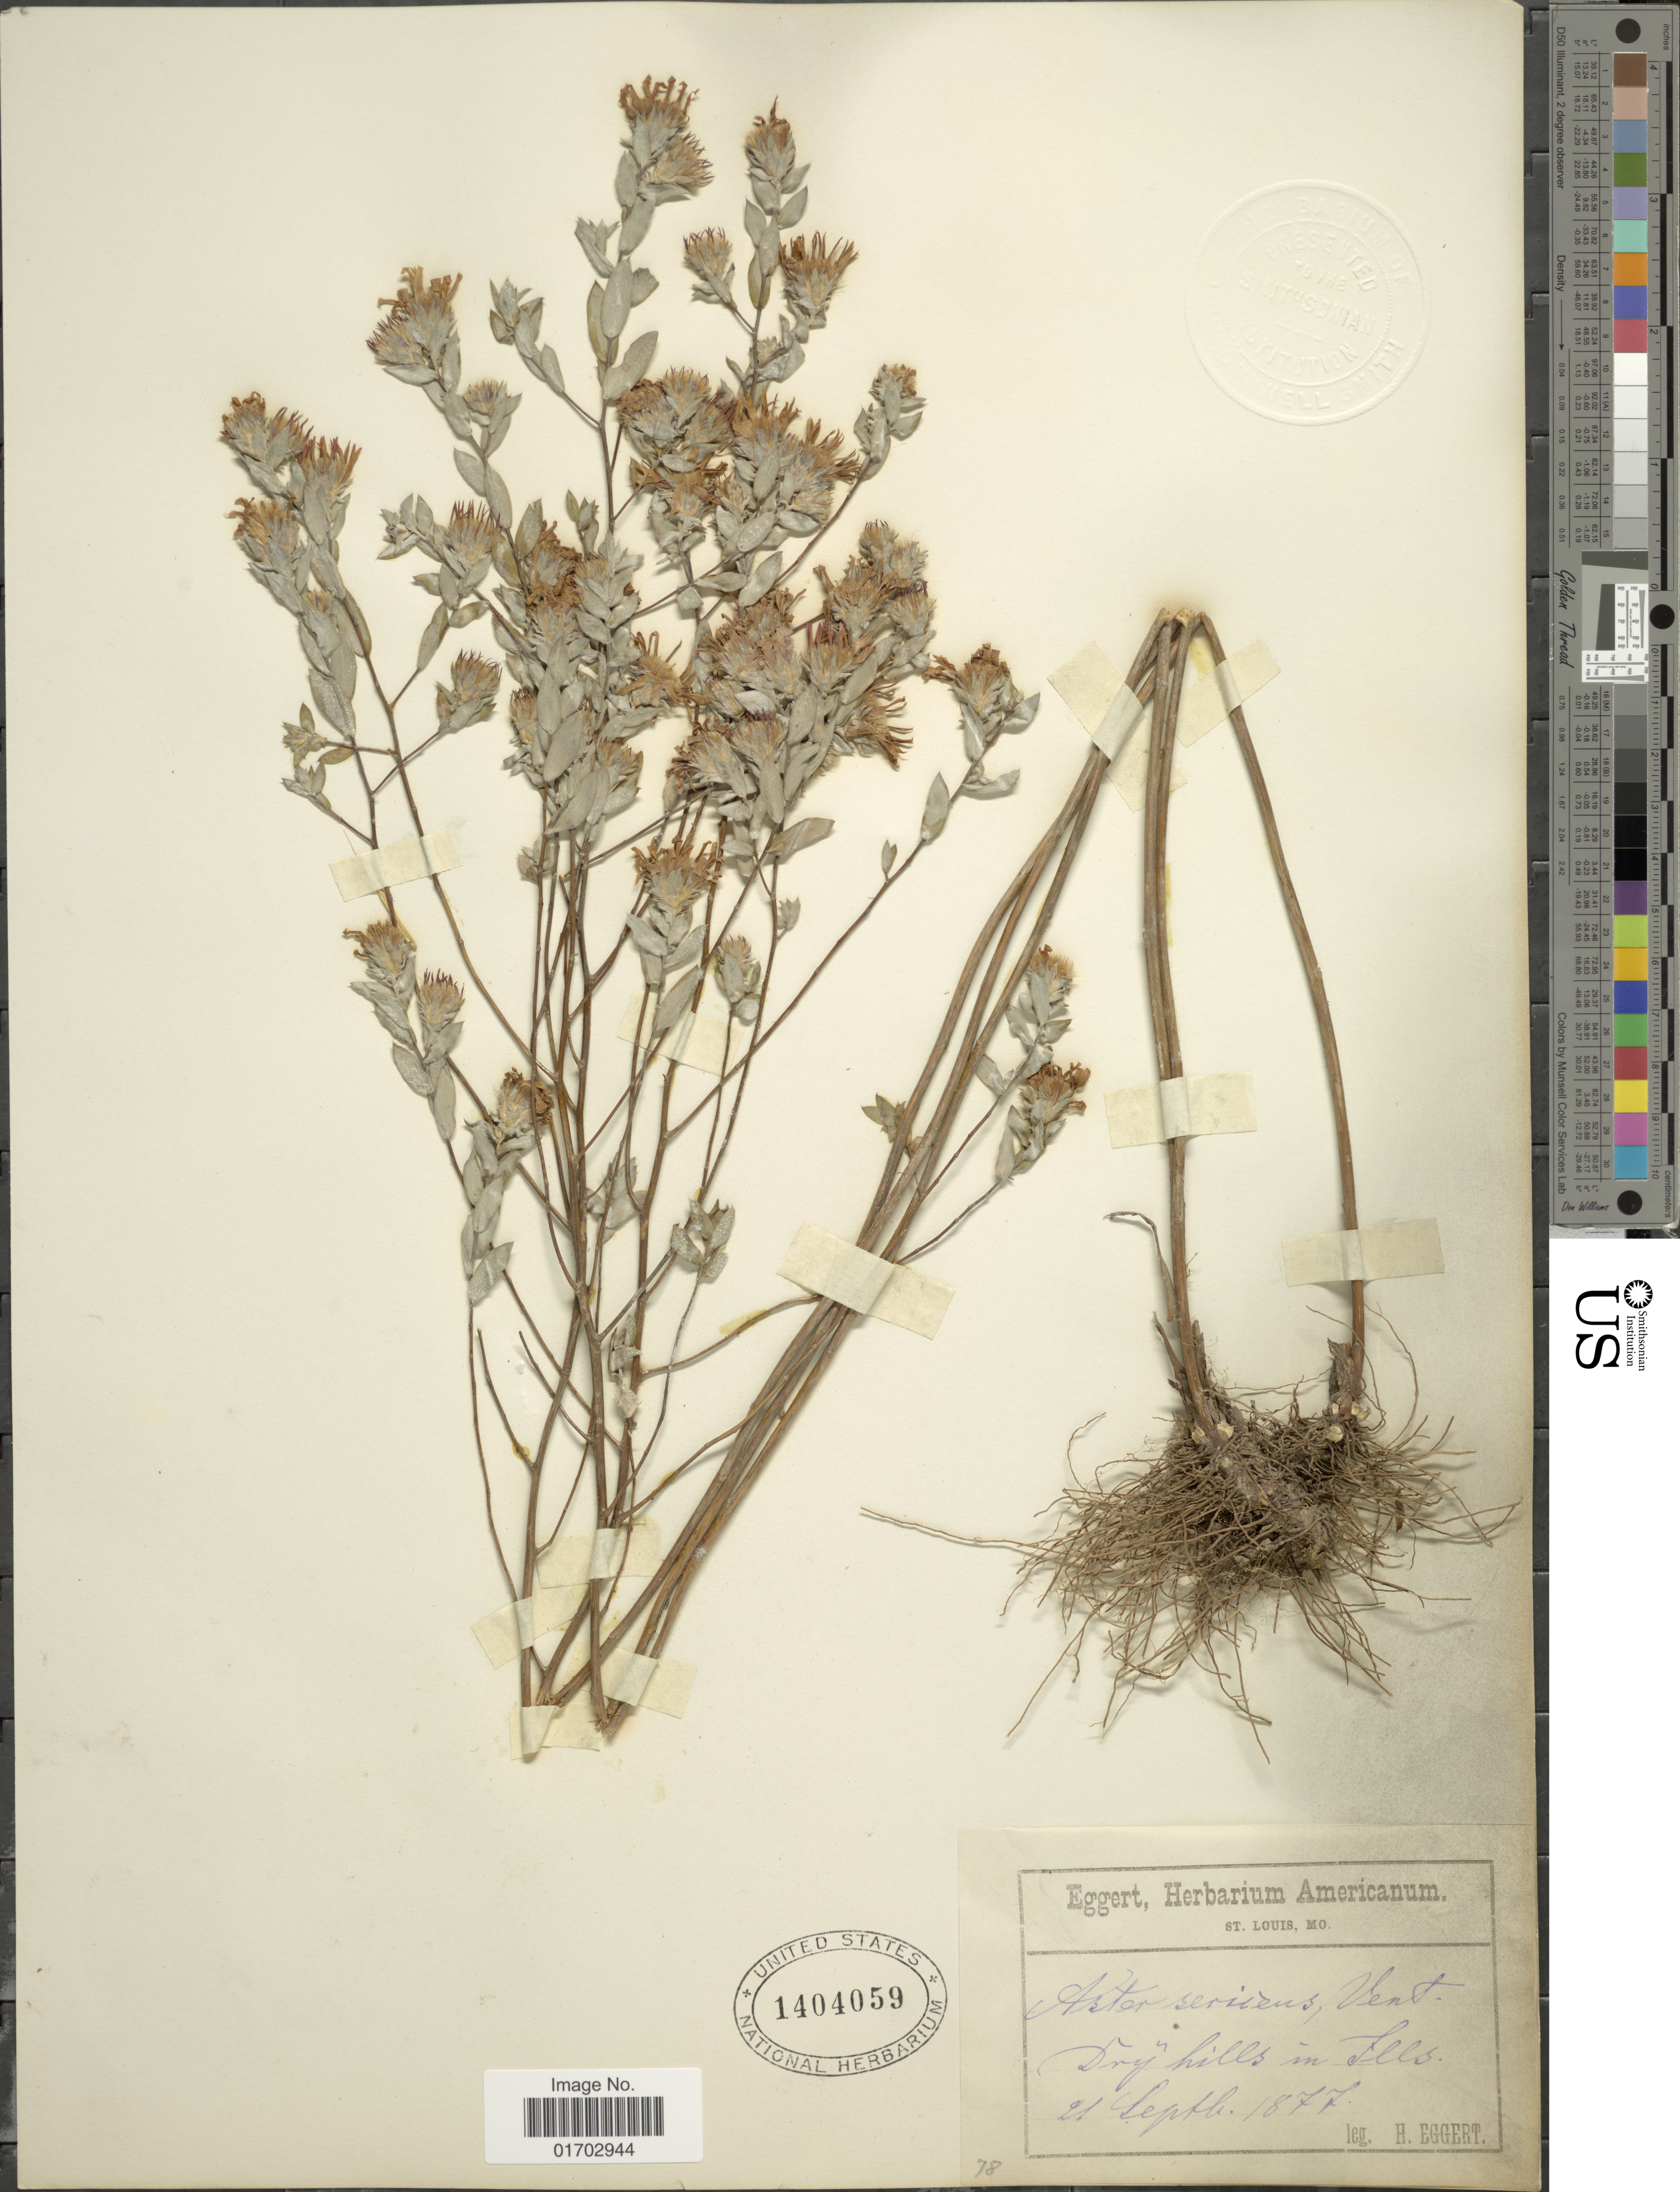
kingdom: Plantae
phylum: Tracheophyta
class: Magnoliopsida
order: Asterales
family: Asteraceae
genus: Symphyotrichum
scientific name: Symphyotrichum sericeum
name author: (Vent.) G.L. Nesom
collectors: H. Eggert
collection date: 1877-09-21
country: United States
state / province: Missouri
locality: St. Louis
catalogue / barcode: US 1404059